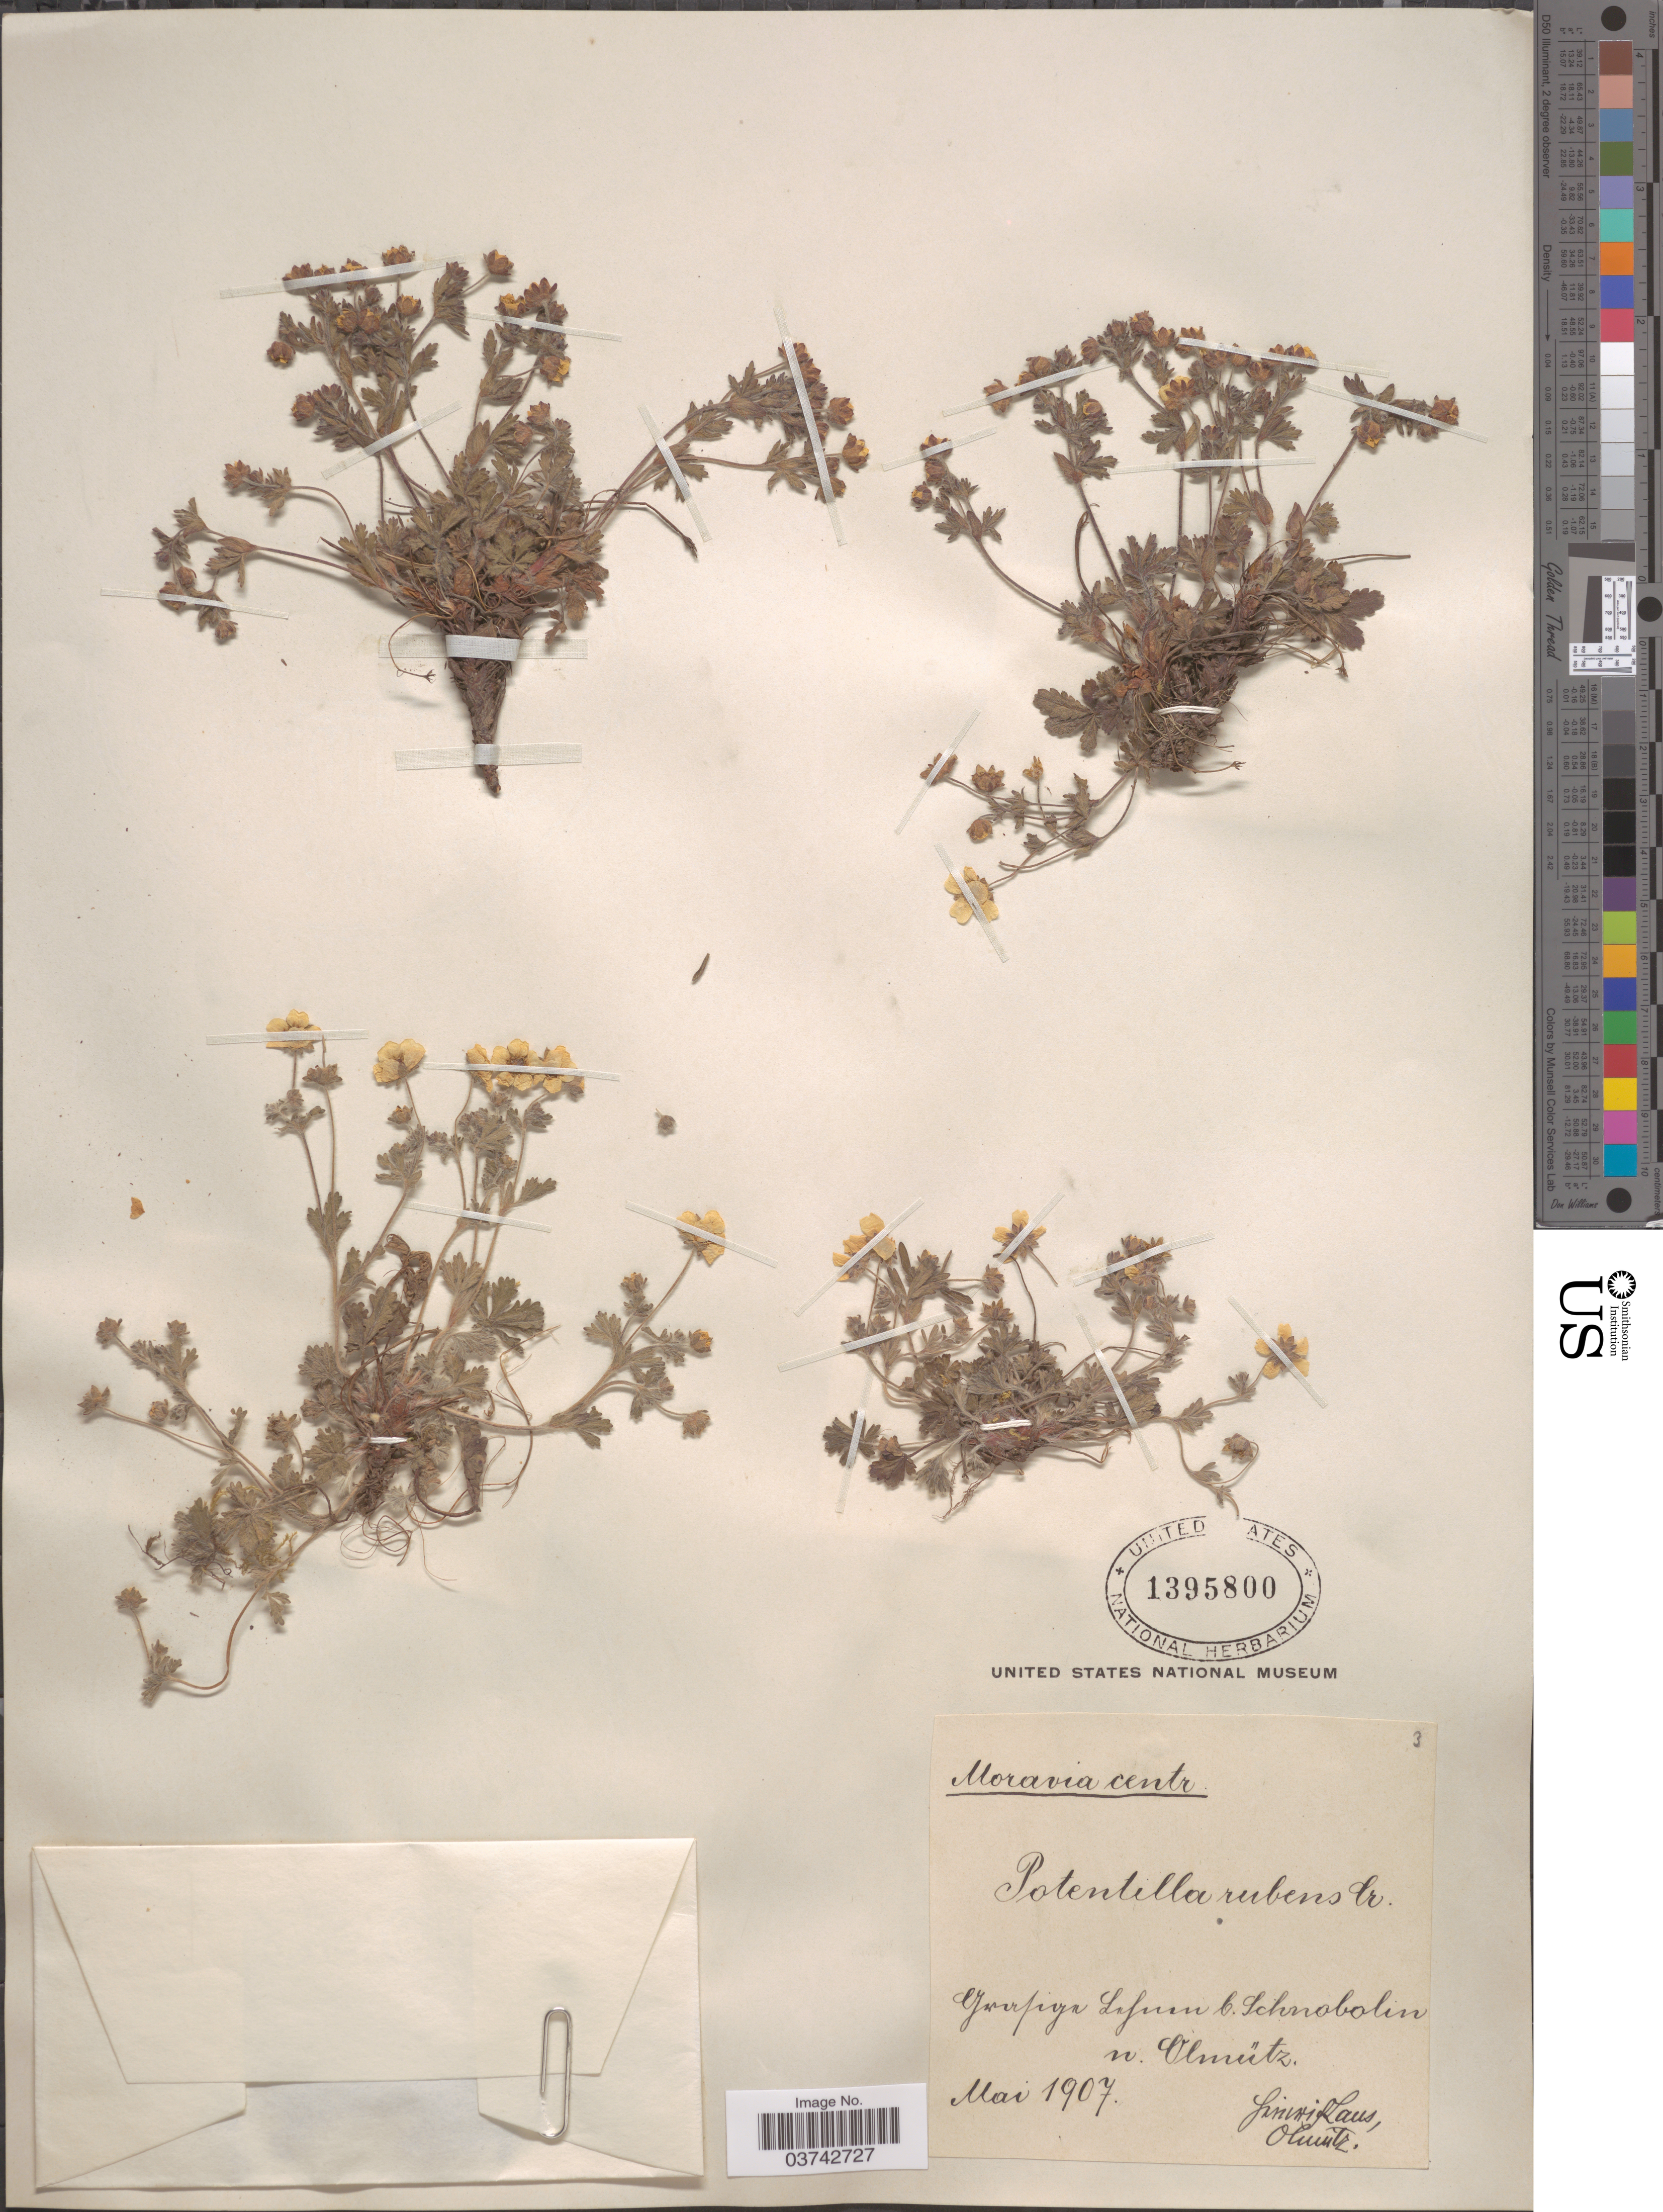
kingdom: Plantae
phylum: Tracheophyta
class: Magnoliopsida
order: Rosales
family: Rosaceae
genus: Potentilla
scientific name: Potentilla rubens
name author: Vill.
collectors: J. Laus & Oluntz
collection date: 1907-05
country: Czechia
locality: Moravia centr. Grofiga Lafum b. Schnobolin n. Olmütz.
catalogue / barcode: US 1395800